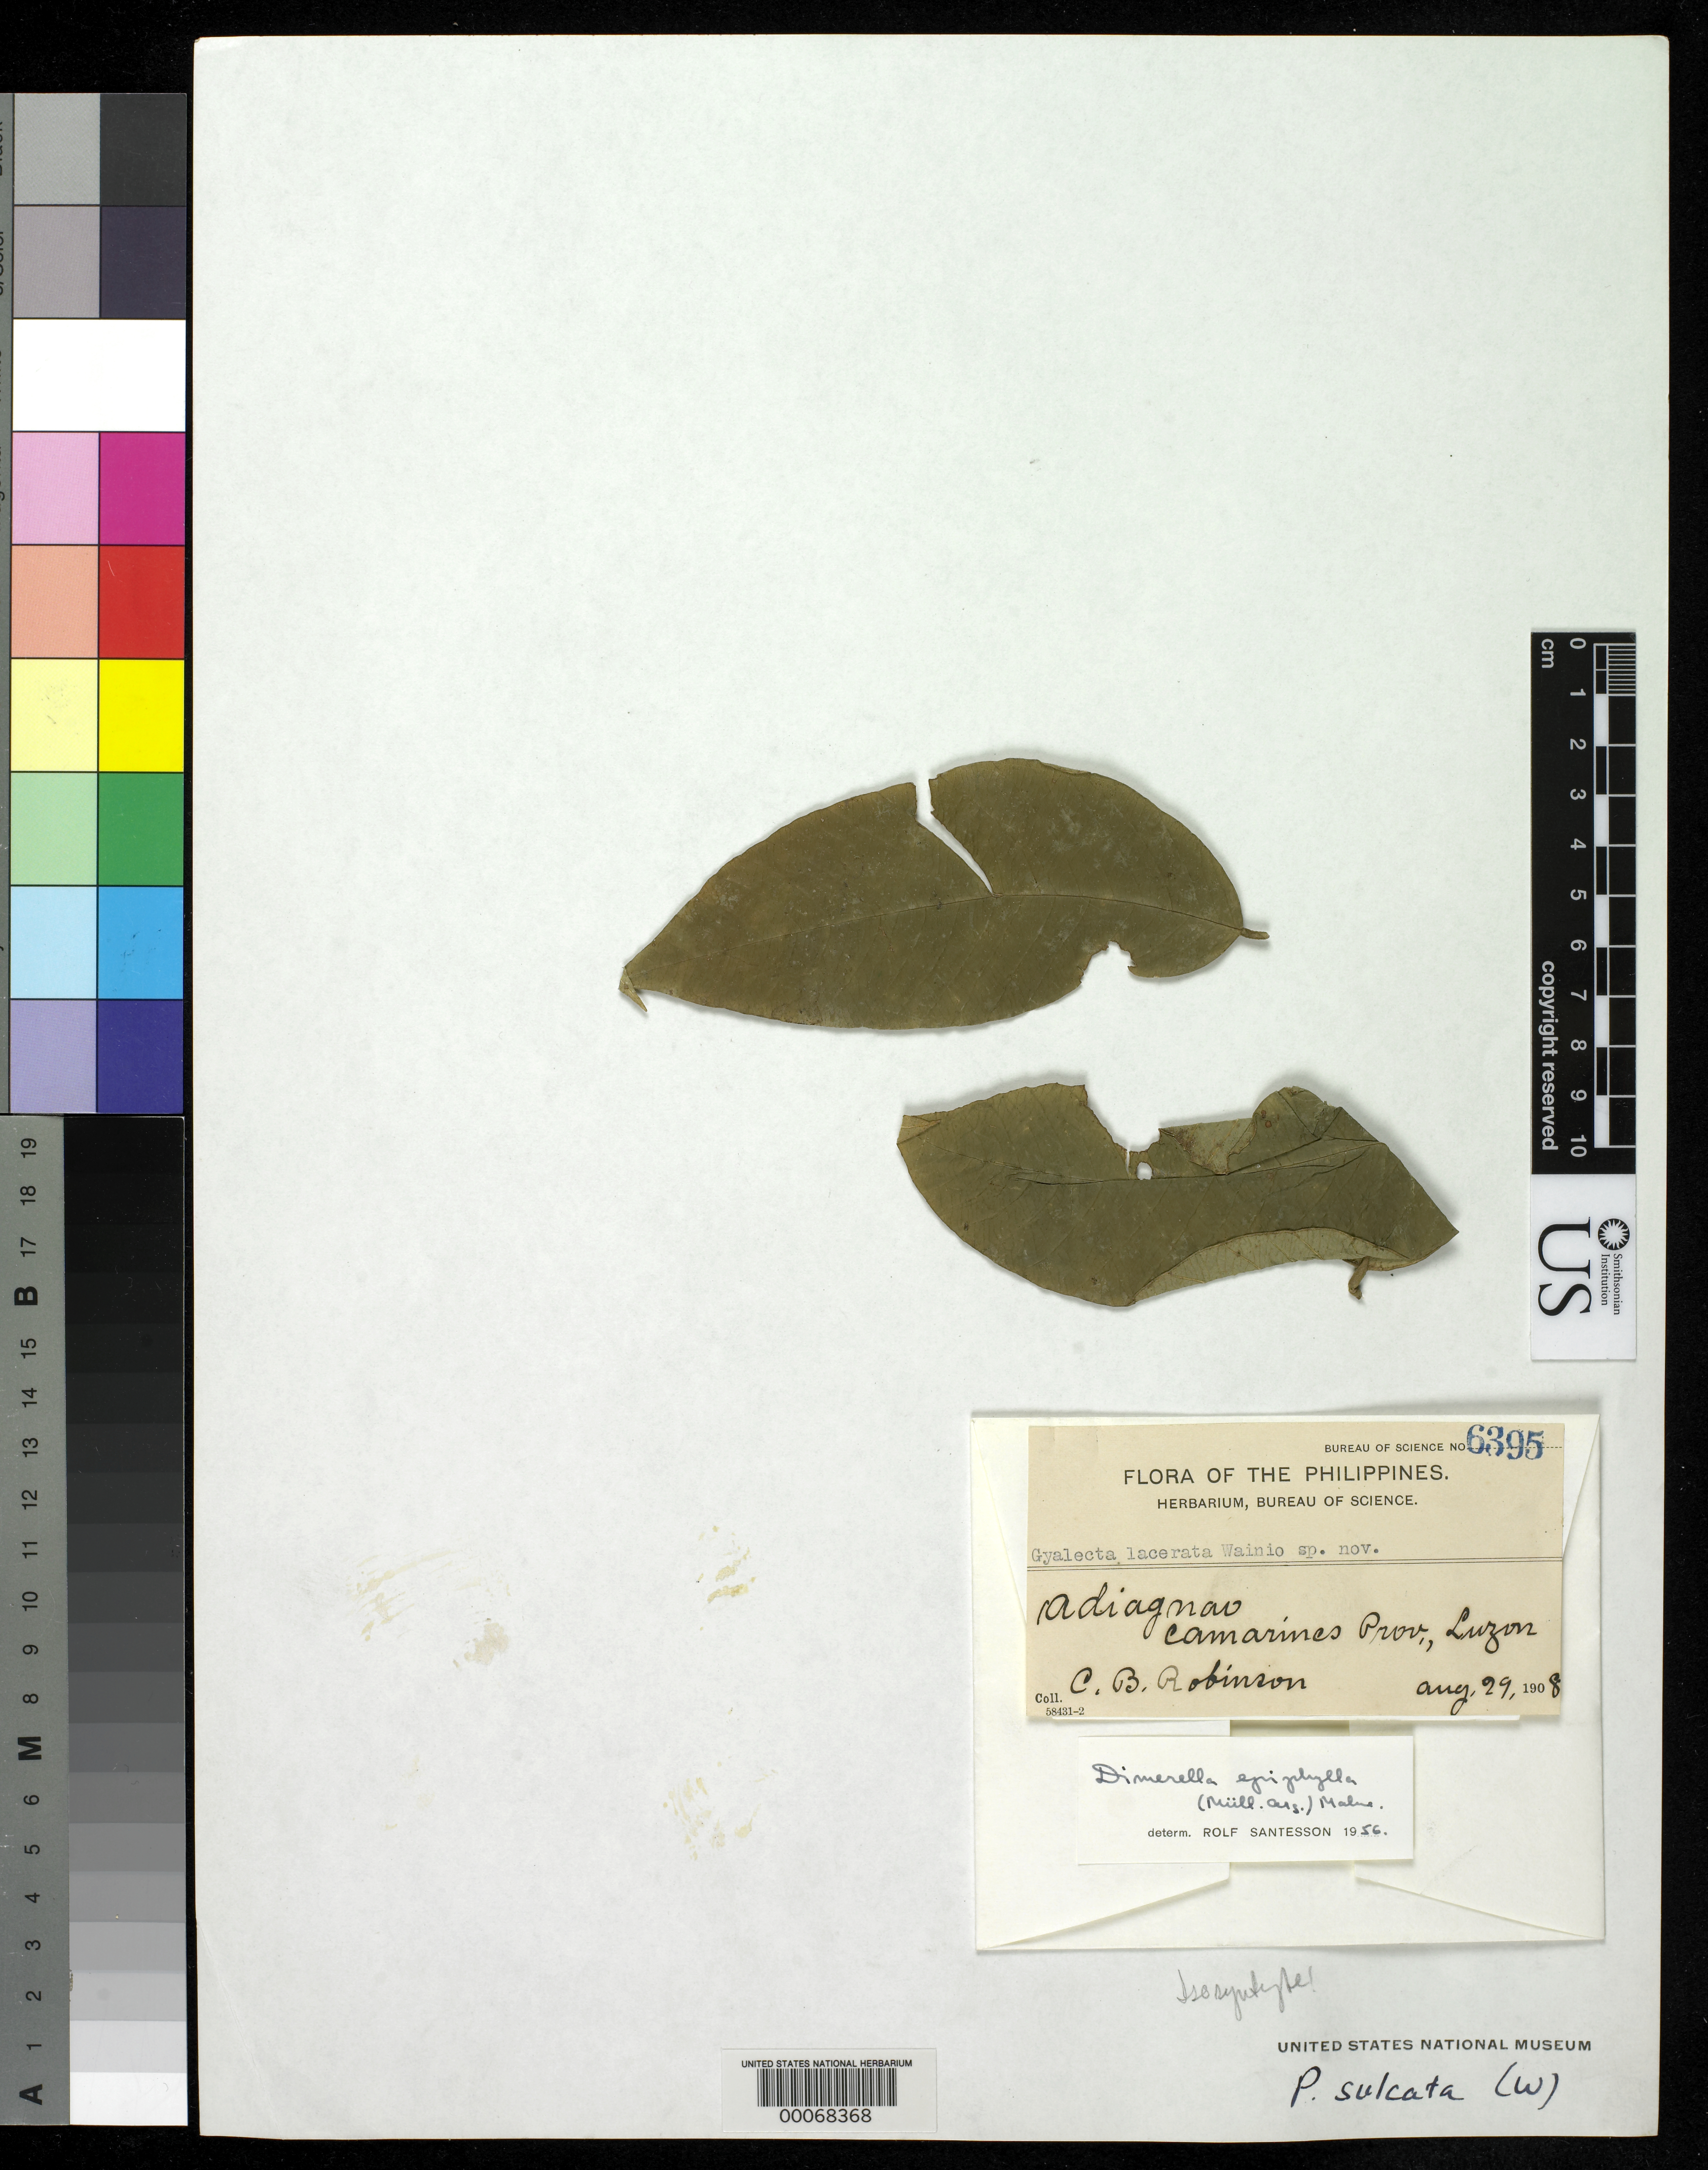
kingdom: Fungi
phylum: Ascomycota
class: Lecanoromycetes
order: Gyalectales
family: Gyalectaceae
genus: Gyalecta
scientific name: Gyalecta lacerata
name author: Vain.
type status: Isosyntype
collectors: C. Robinson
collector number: Bur. Sci. 6395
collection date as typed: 29 Aug 1908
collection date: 1908-08-29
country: Philippines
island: Luzon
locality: Camarines Adiagnav.